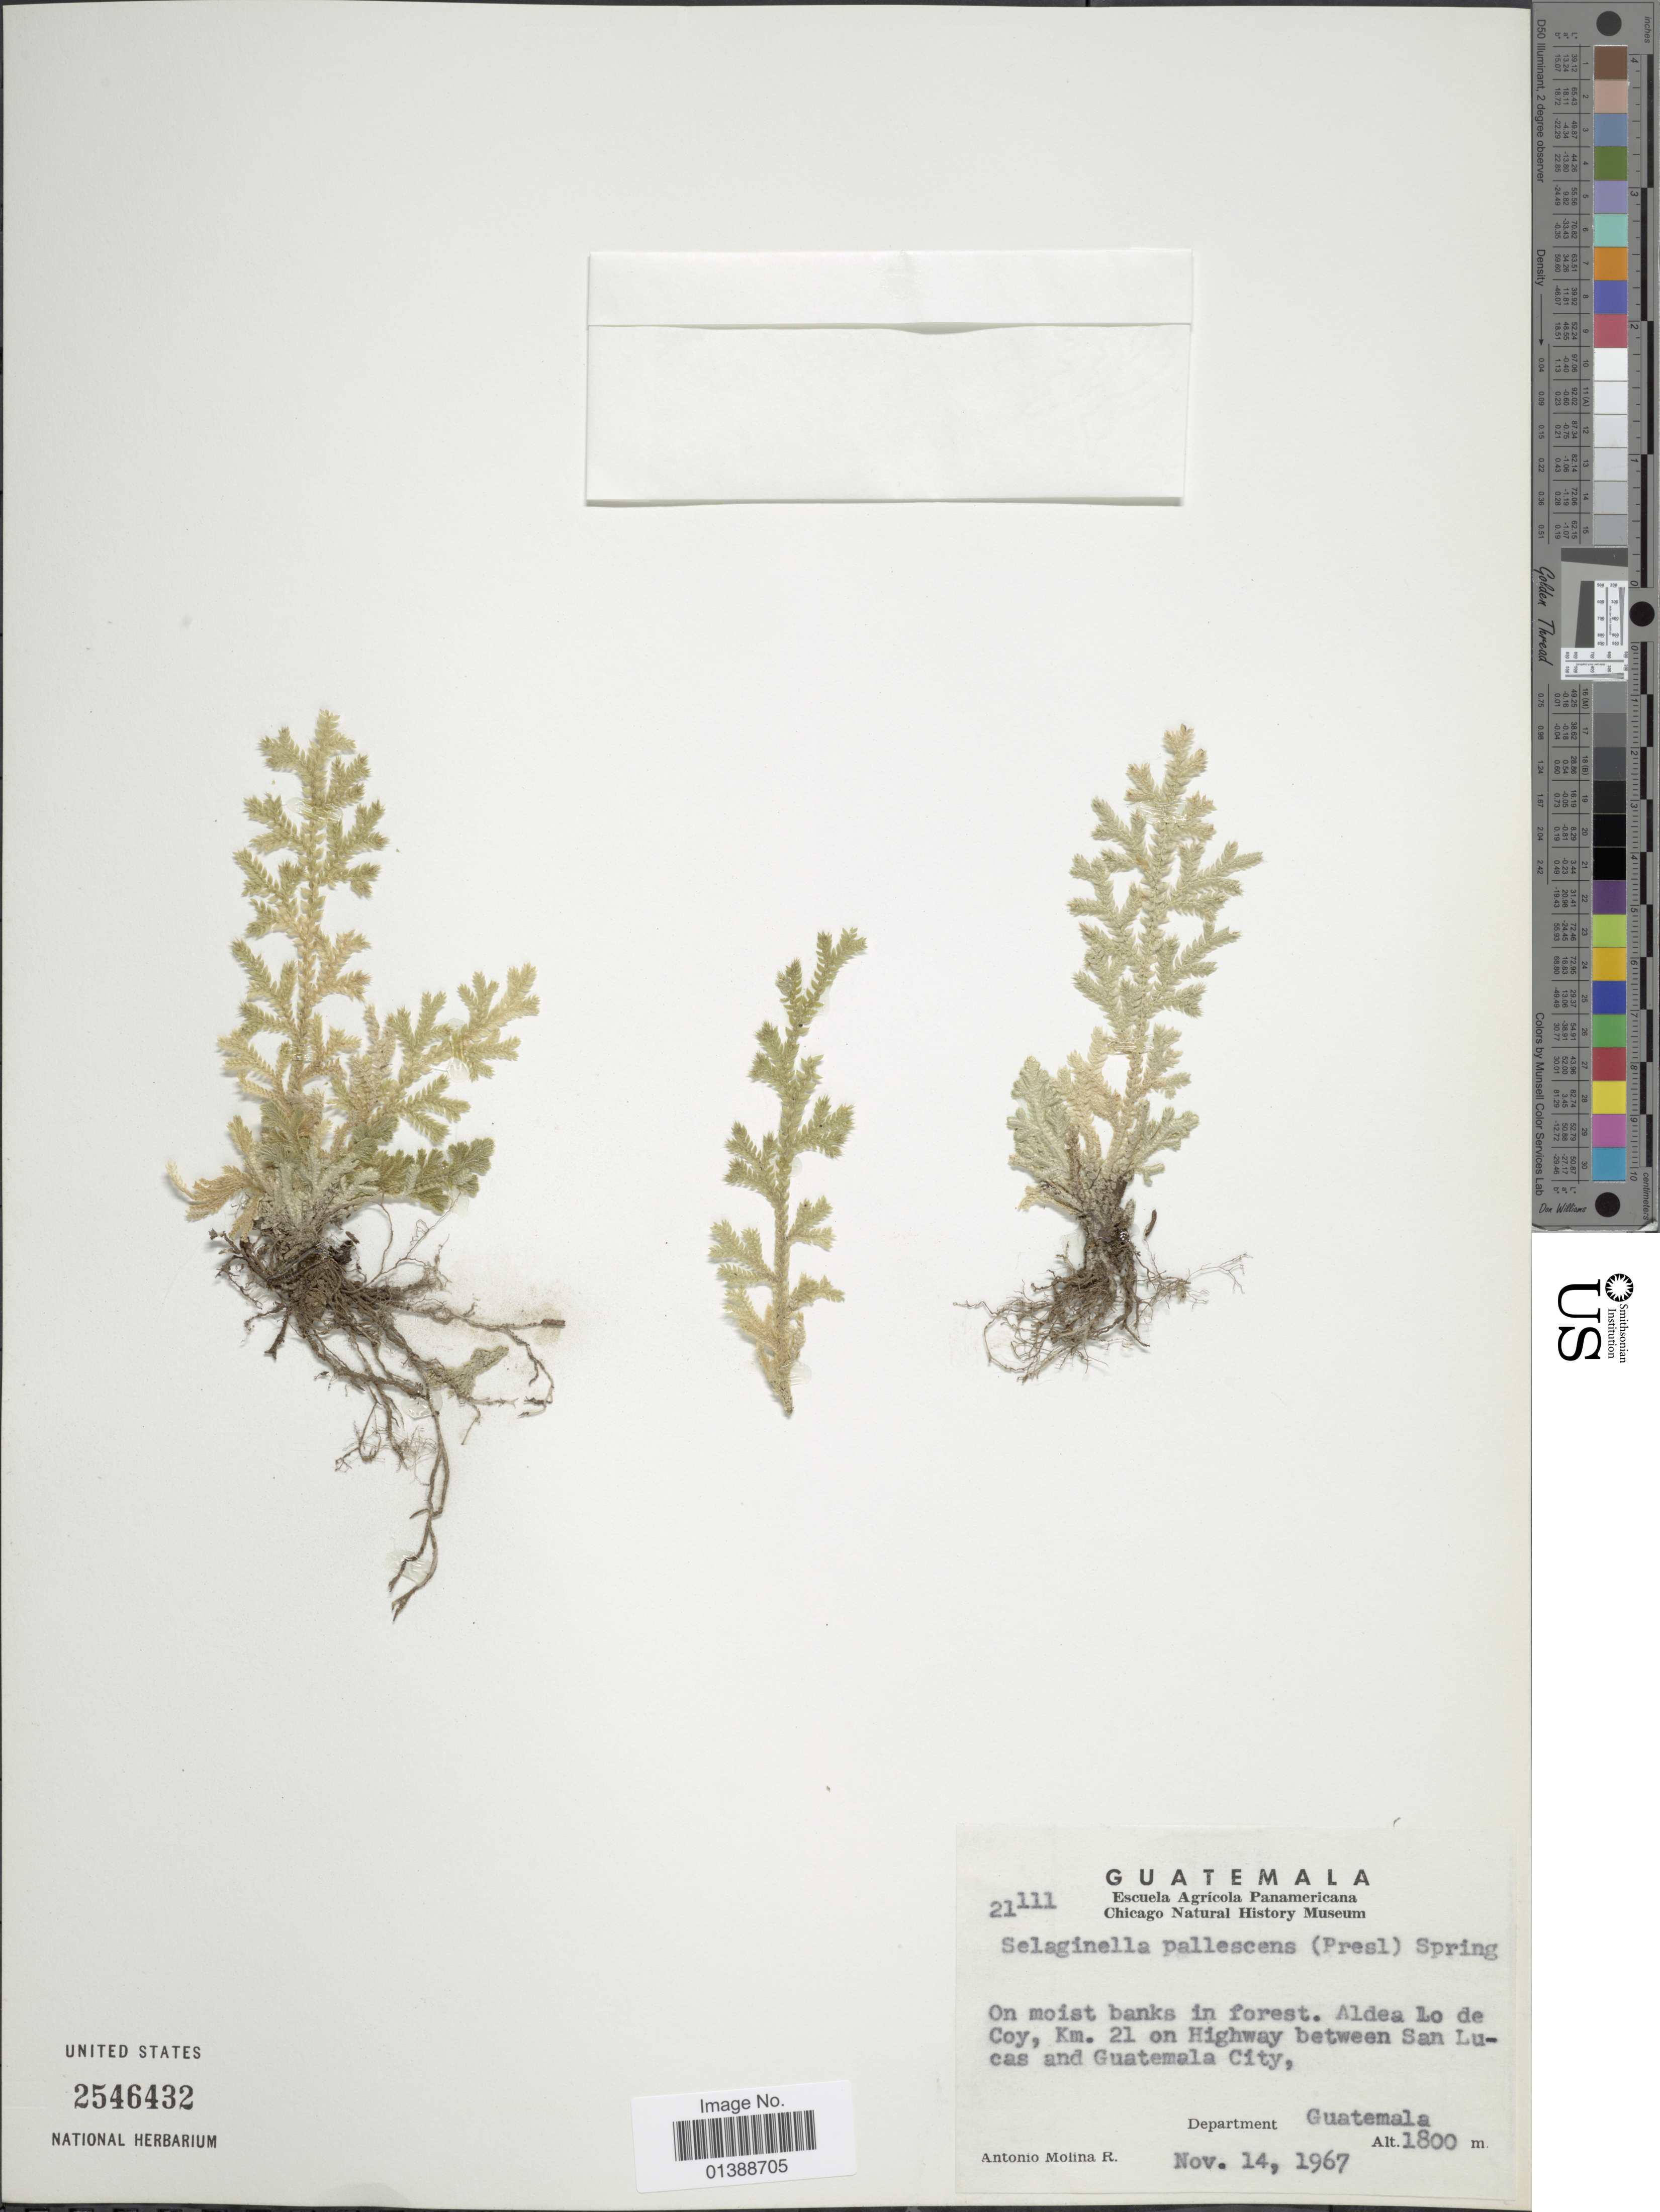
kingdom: Plantae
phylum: Tracheophyta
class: Lycopodiopsida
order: Selaginellales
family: Selaginellaceae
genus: Selaginella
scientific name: Selaginella pallescens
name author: (C. Presl) Spring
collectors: A. Molina R.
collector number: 21111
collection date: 1967-11-14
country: Guatemala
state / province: Guatemala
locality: Aldea Lo de Coy, Km 21 on Highway between San Lucas and Guatemala City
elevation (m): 1800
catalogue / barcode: US 2546432